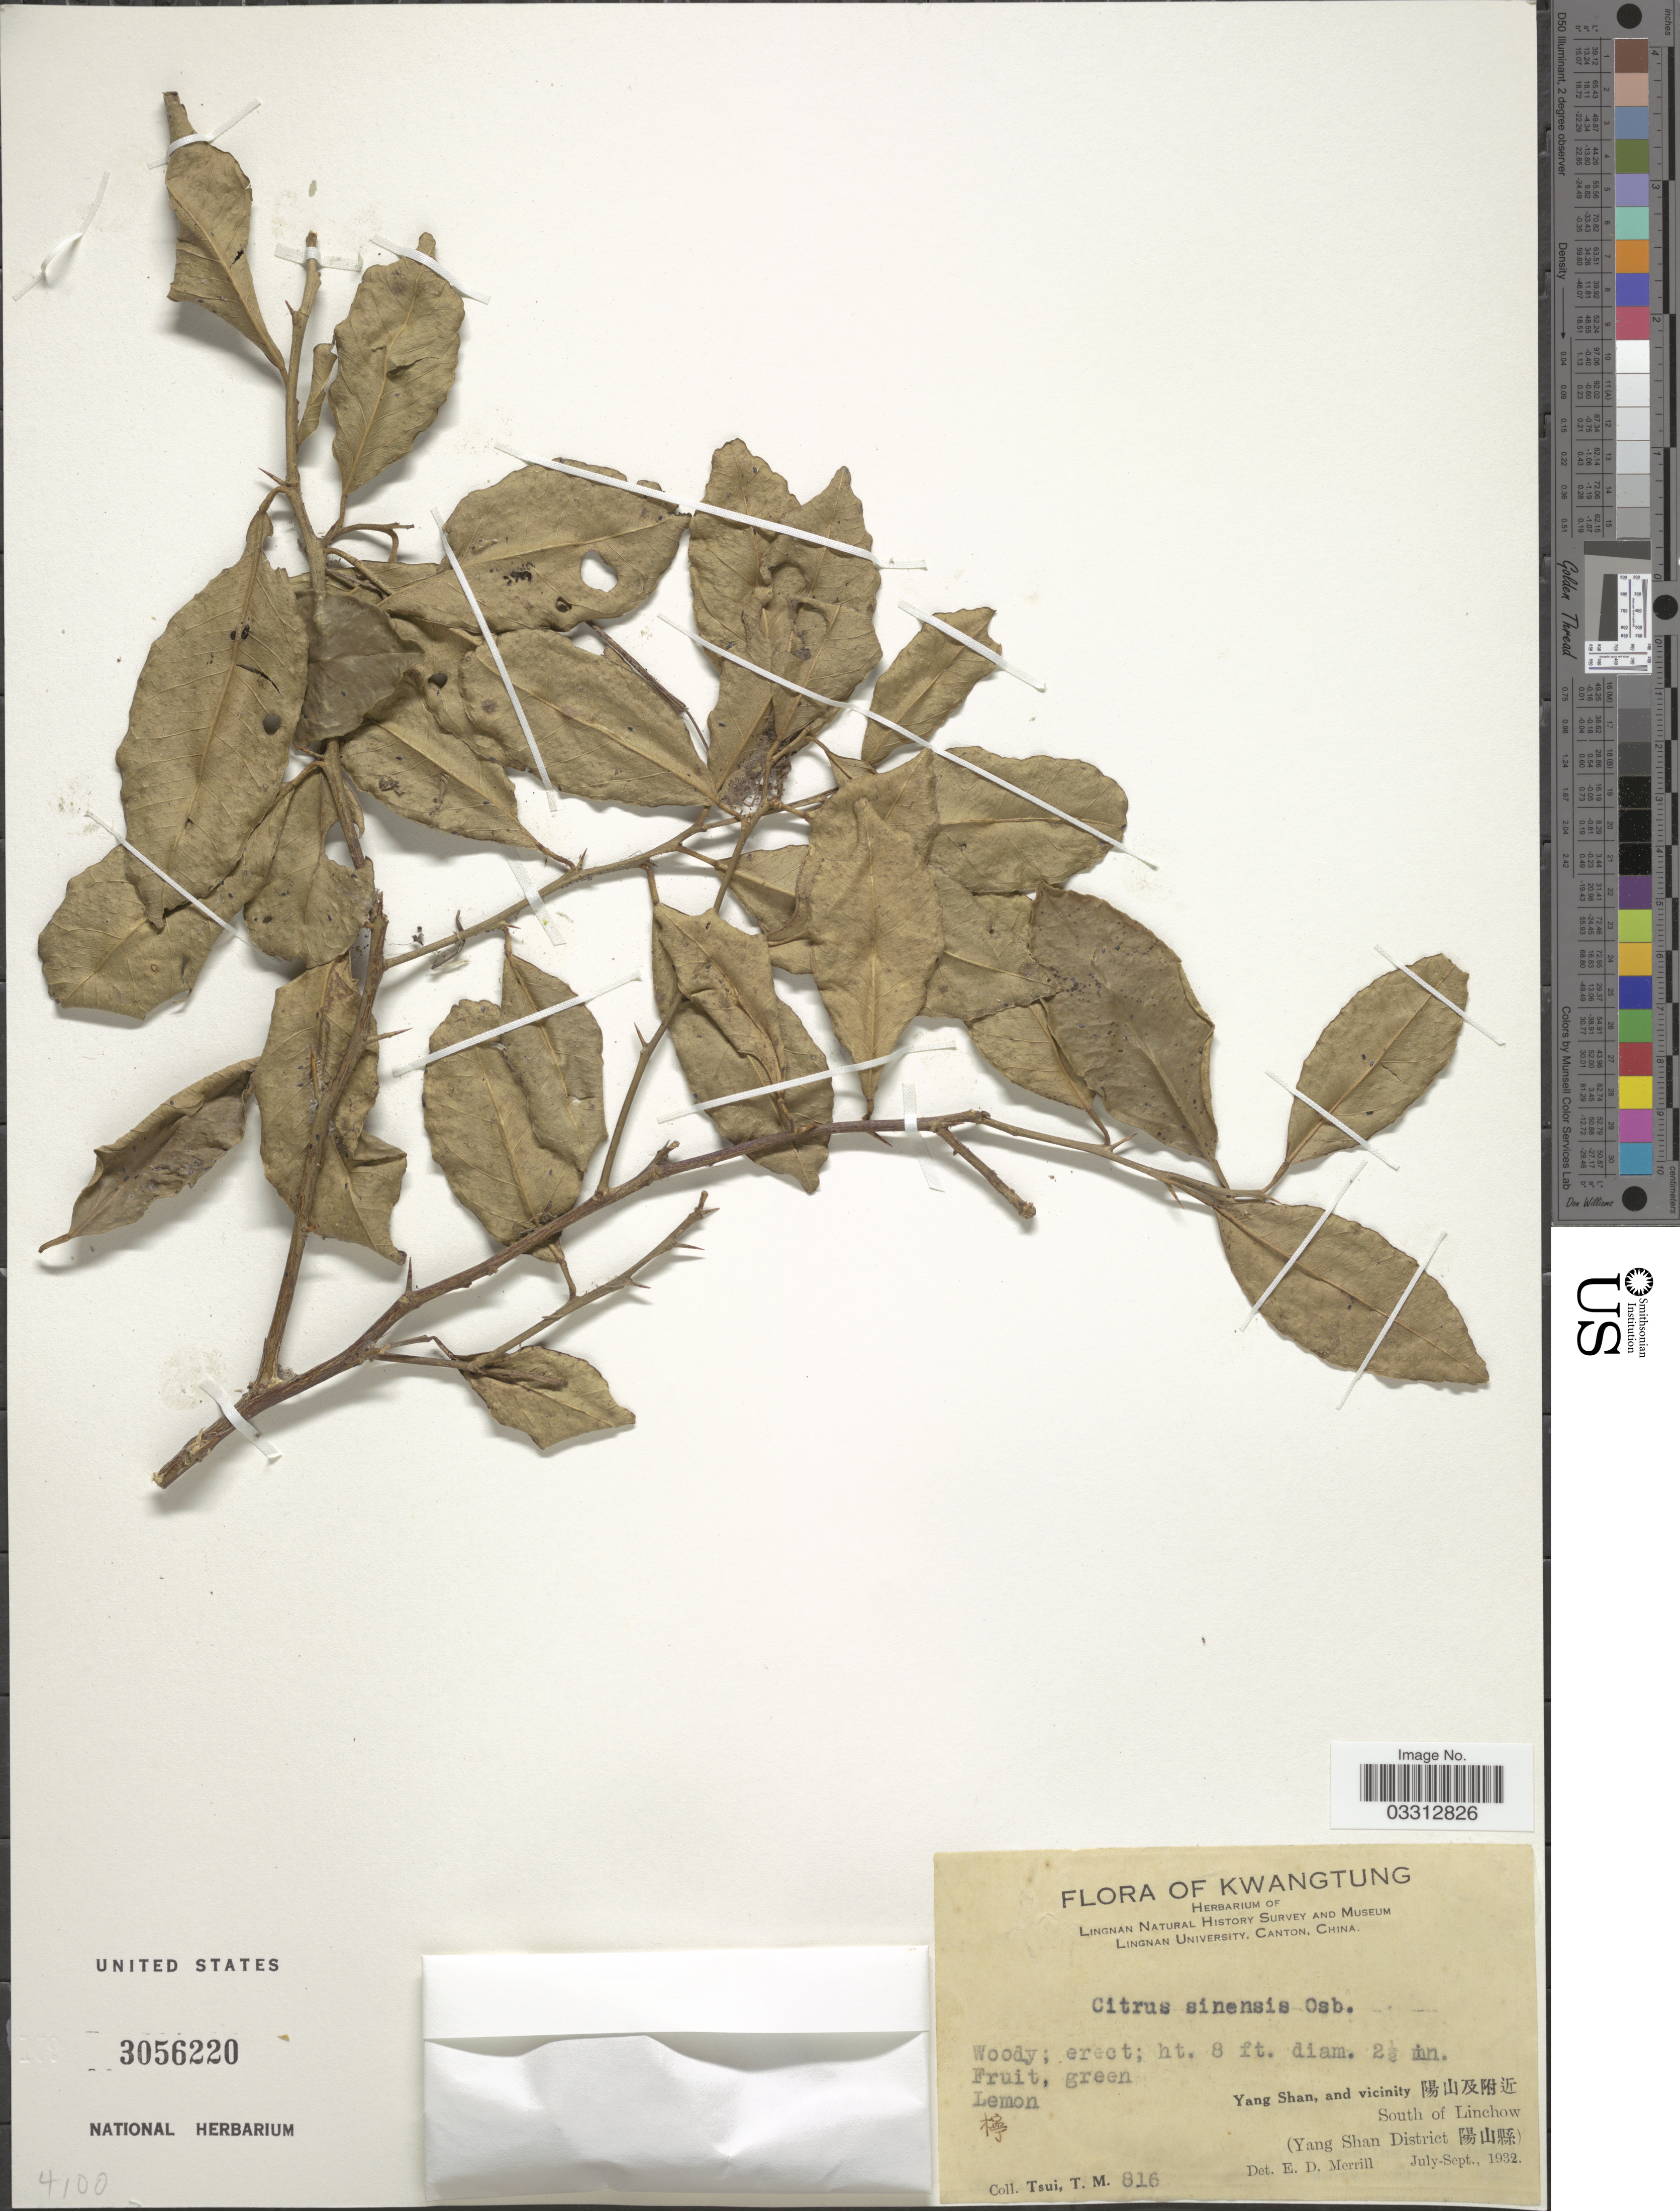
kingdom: Plantae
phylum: Tracheophyta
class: Magnoliopsida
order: Sapindales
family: Rutaceae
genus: Citrus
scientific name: Citrus x sinensis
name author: (L.) Osbeck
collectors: T. Tsui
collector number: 816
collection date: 1932-07/1932-09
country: China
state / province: Guangdong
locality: Kwangtung, Yang Shan, and vicinity X, South of Linchow, (Yang Shan District X).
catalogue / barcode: US 3056220